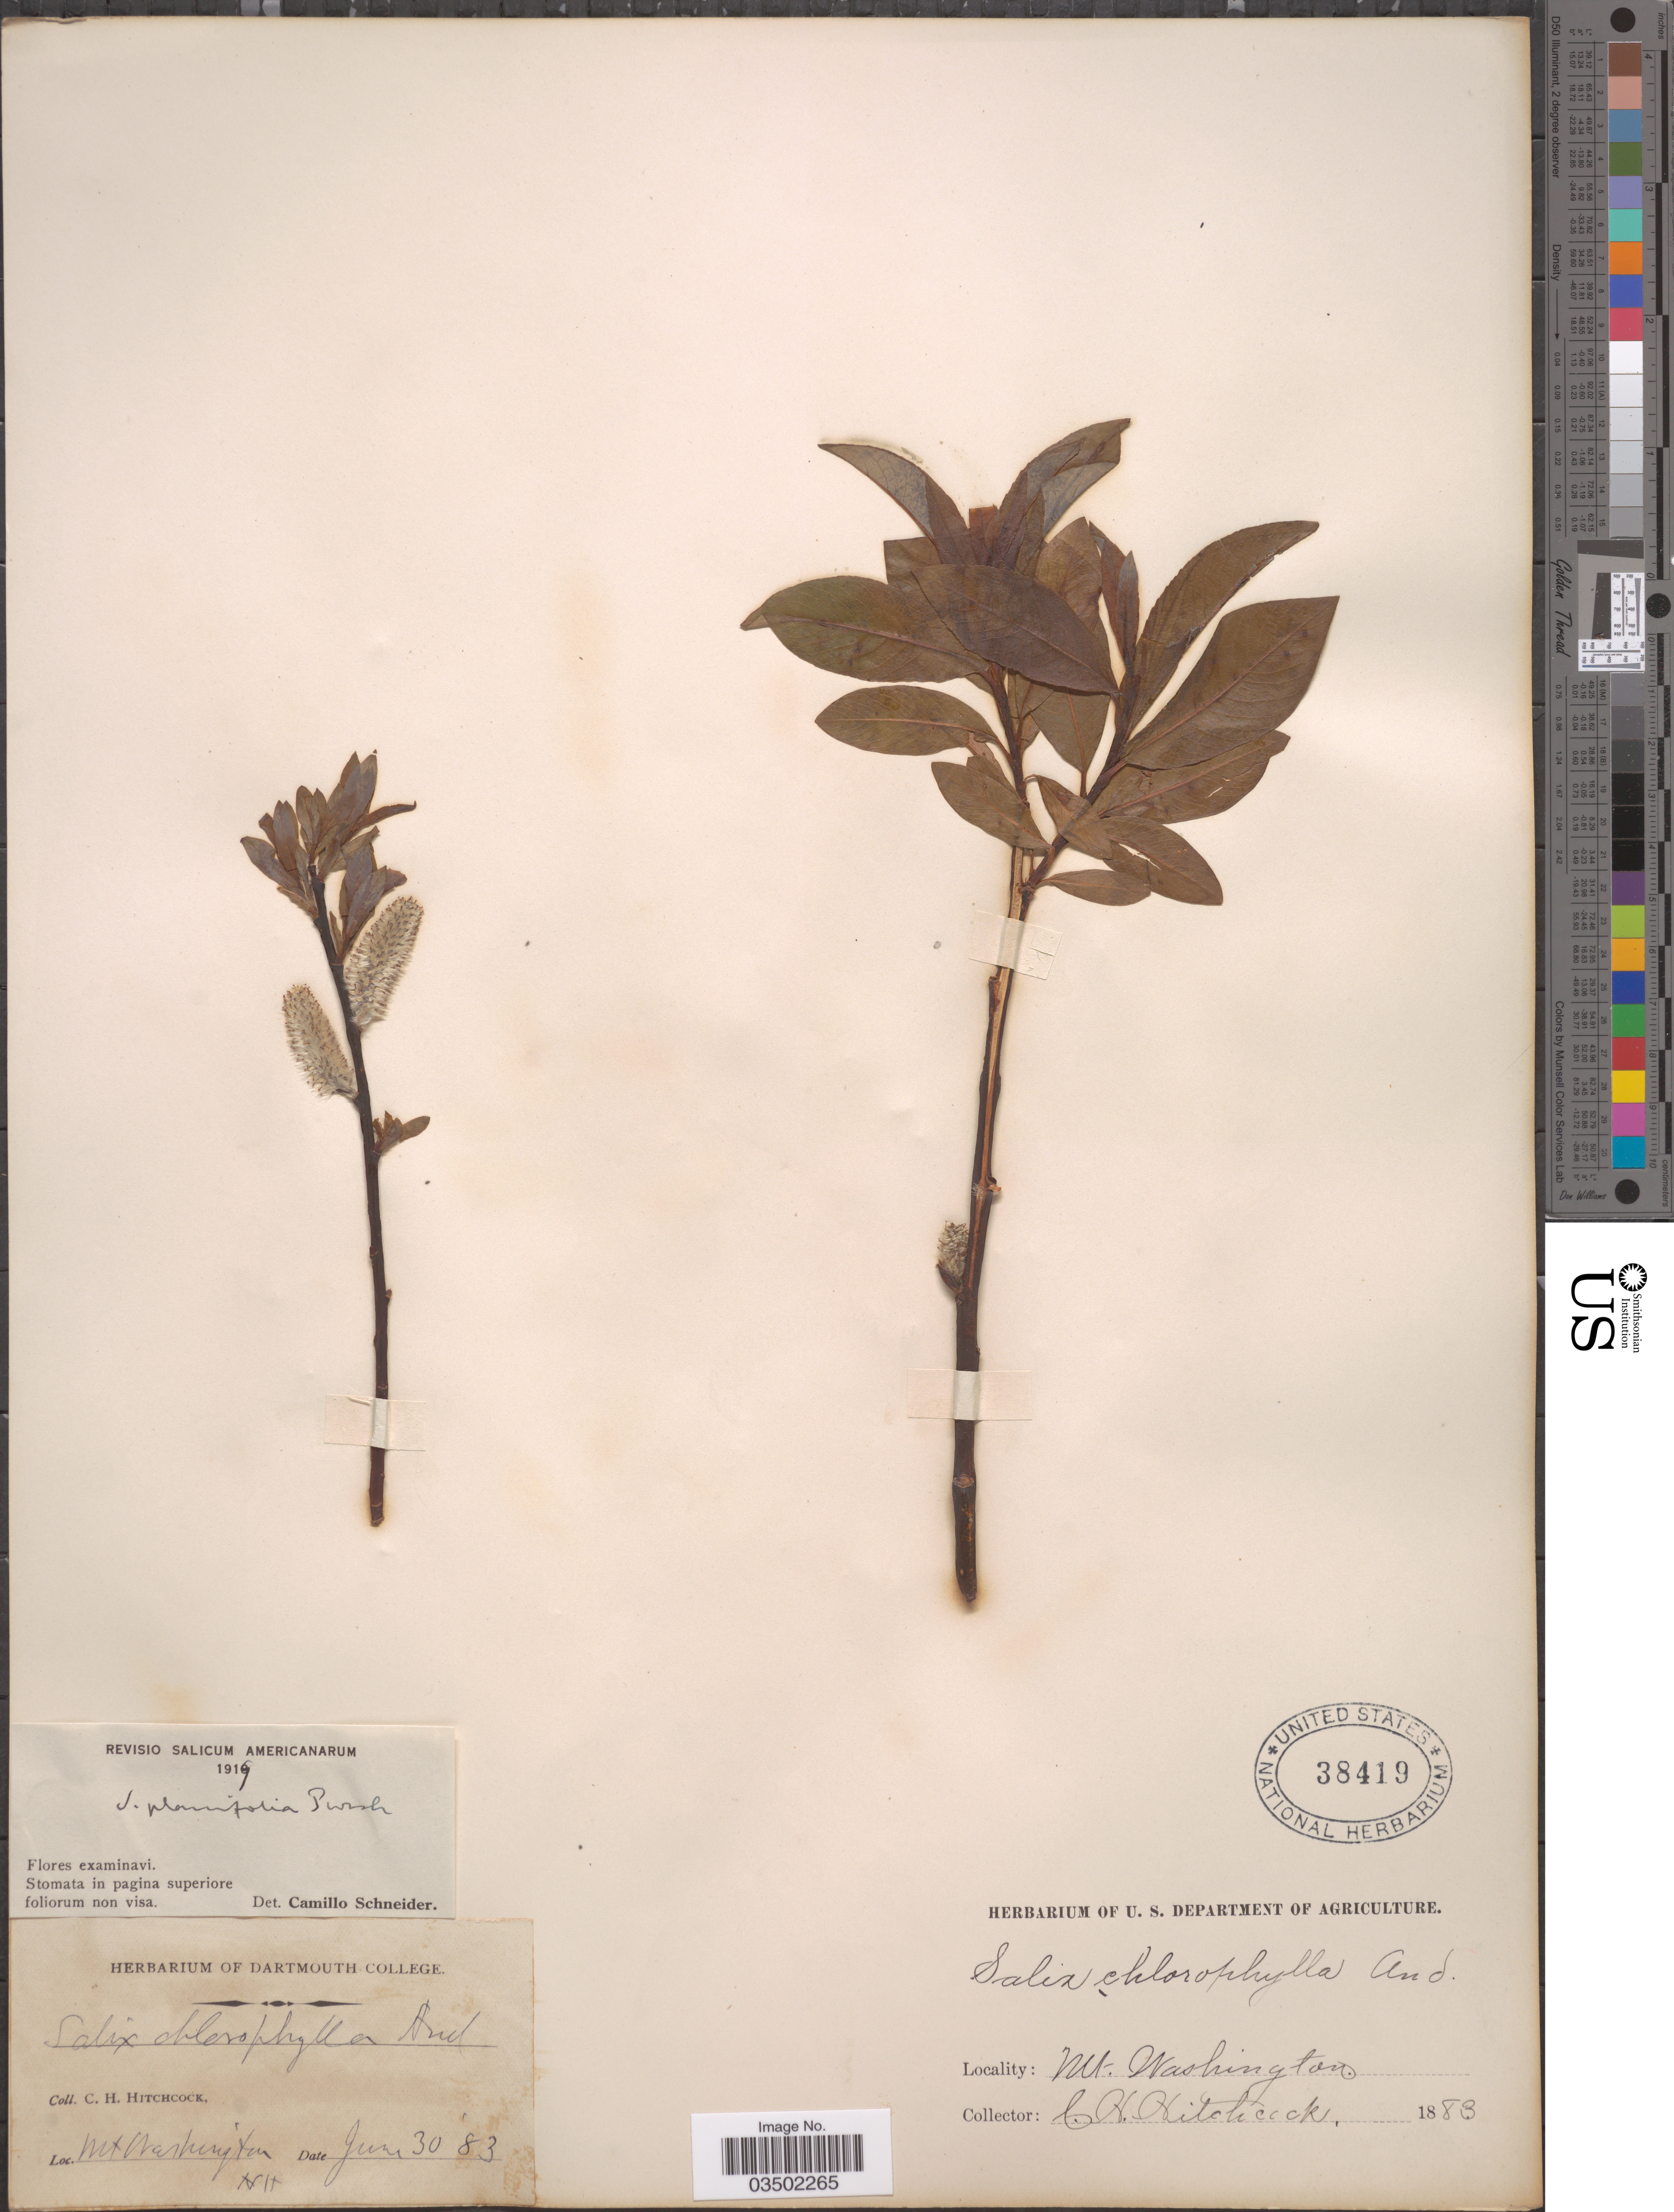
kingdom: Plantae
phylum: Tracheophyta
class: Magnoliopsida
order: Malpighiales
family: Salicaceae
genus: Salix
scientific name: Salix planifolia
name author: Pursh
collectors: C. Hitchcock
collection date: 1883-06-30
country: United States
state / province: New Hampshire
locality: Mt. Washington.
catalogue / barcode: US 38419